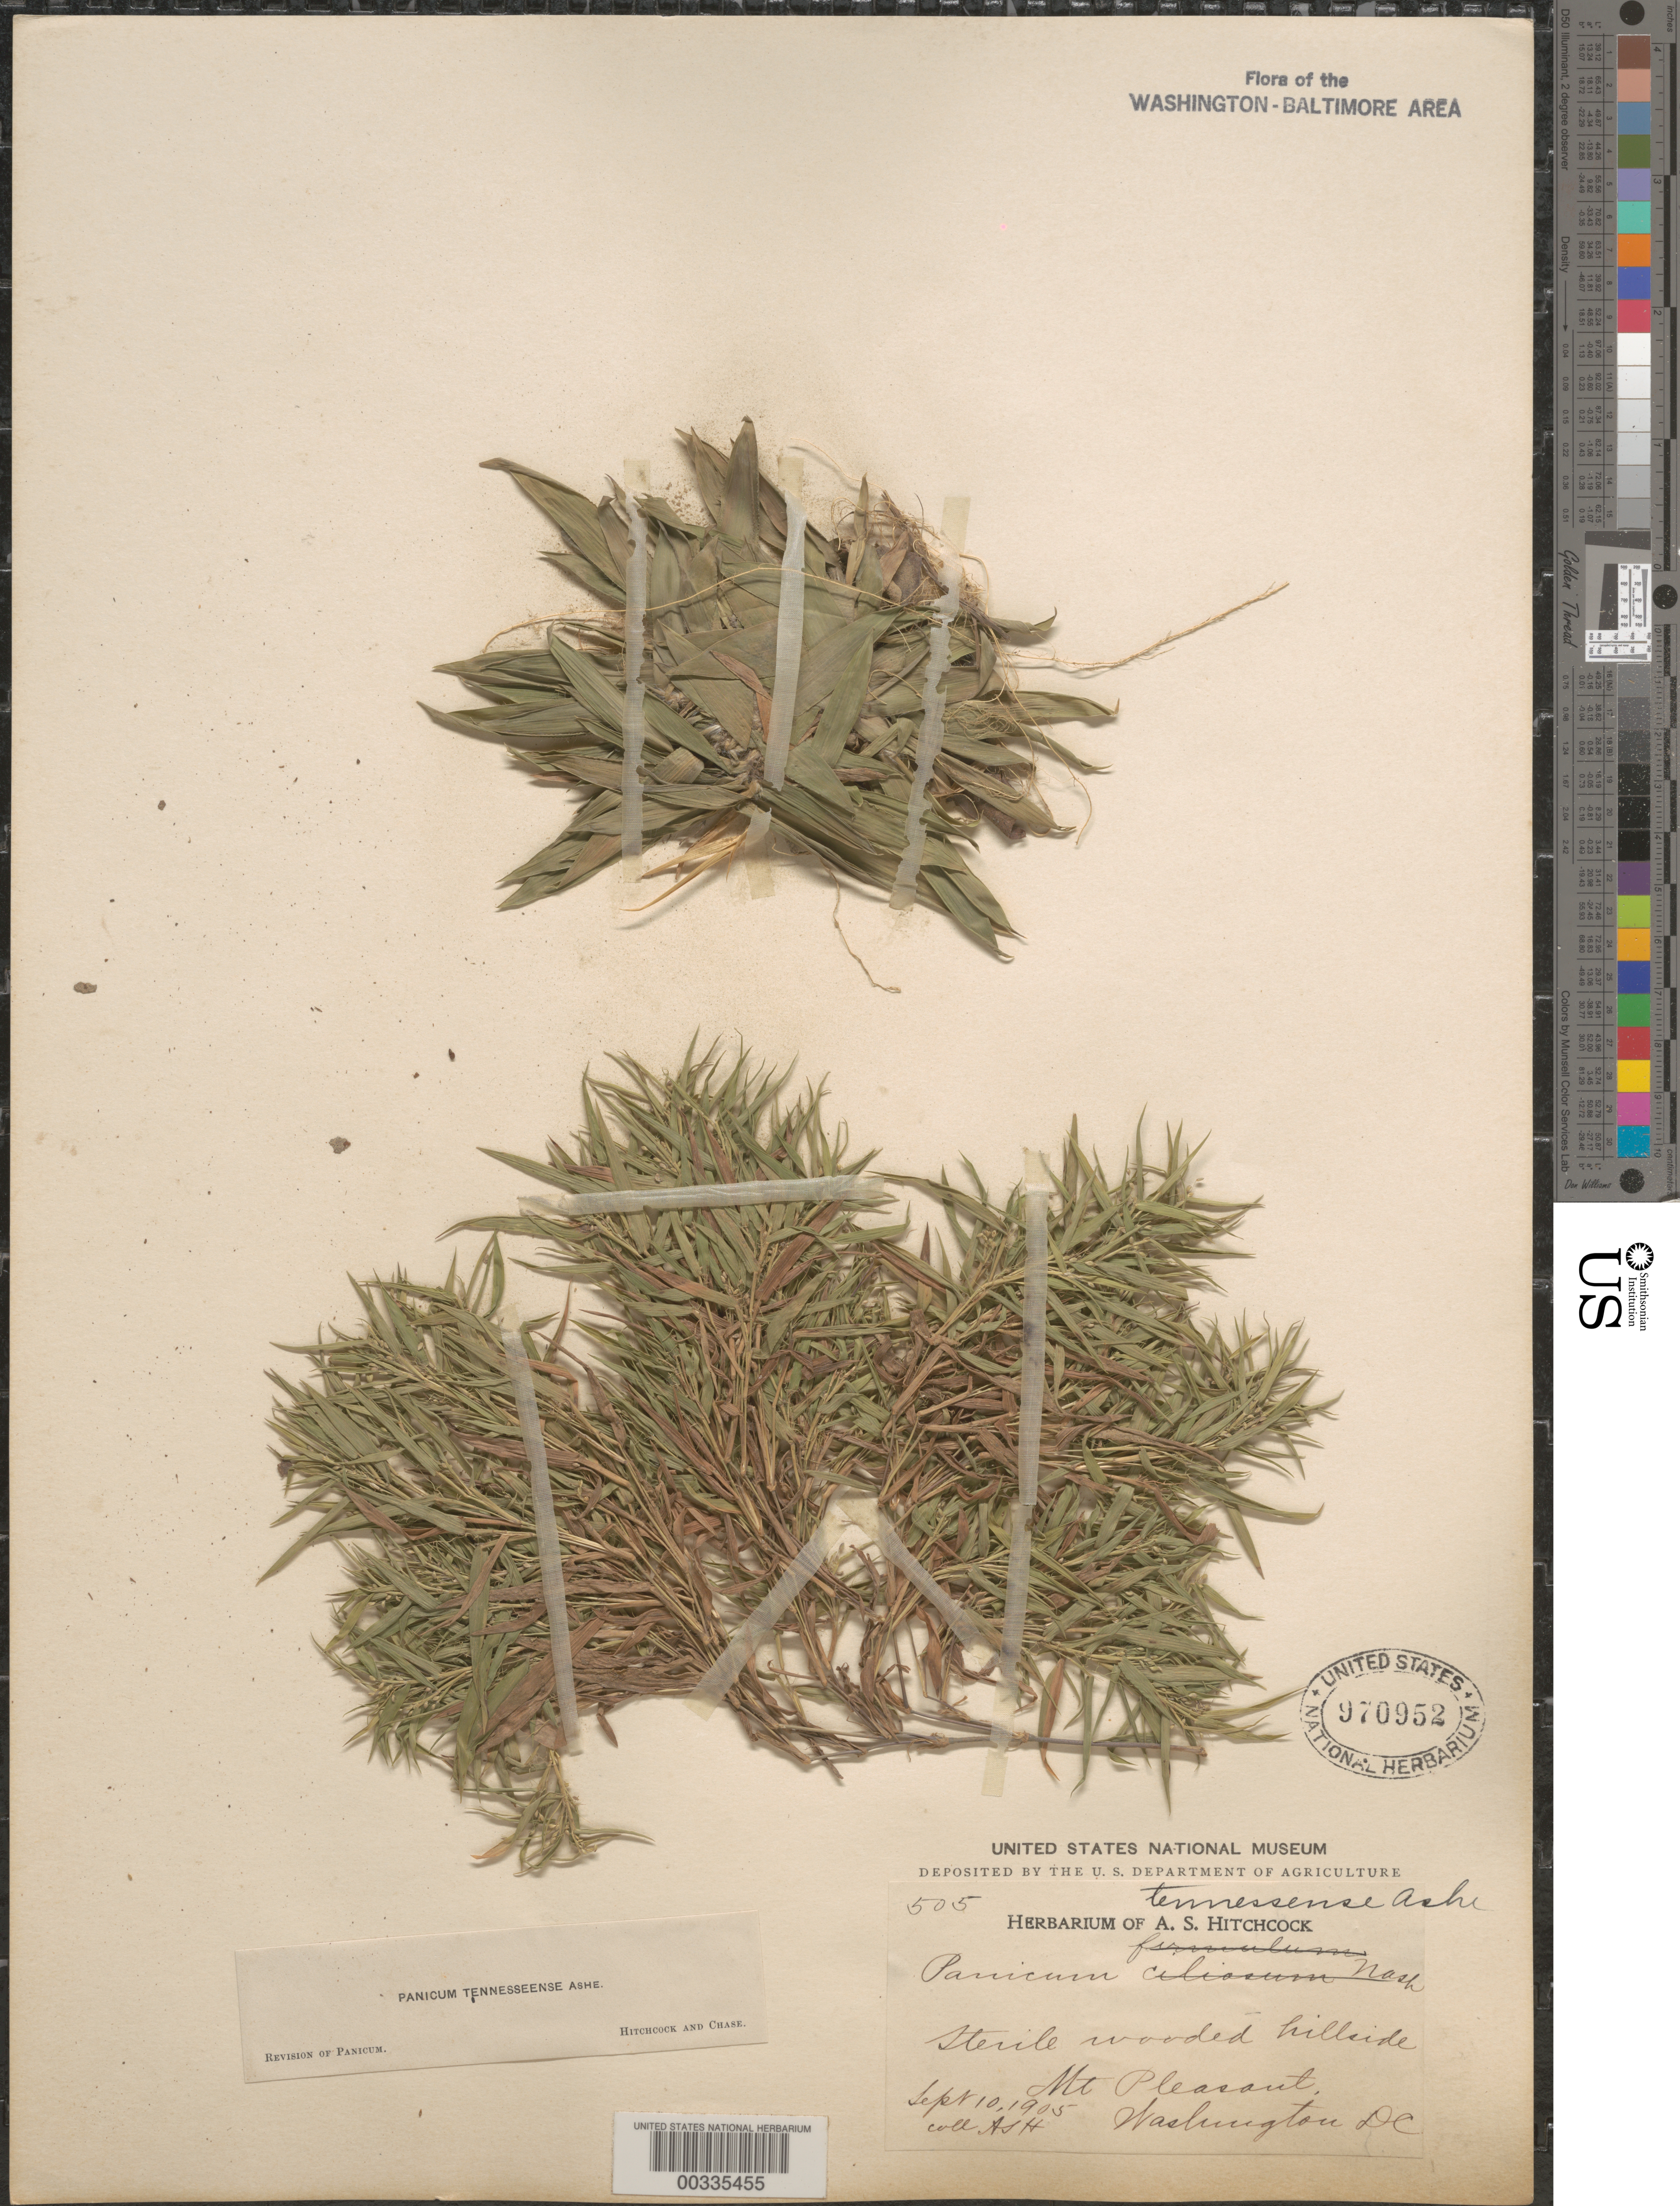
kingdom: Plantae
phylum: Tracheophyta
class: Liliopsida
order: Poales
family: Poaceae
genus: Dichanthelium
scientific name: Dichanthelium acuminatum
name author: (Sw.) Gould & C.A. Clark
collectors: A. S. Hitchcock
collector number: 505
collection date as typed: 10 Sep 1905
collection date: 1905-09-10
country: United States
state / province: District of Columbia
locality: Mount Pleasant Rock Creek Park and Vicinity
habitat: Sterile wooded hillside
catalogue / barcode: US 970952